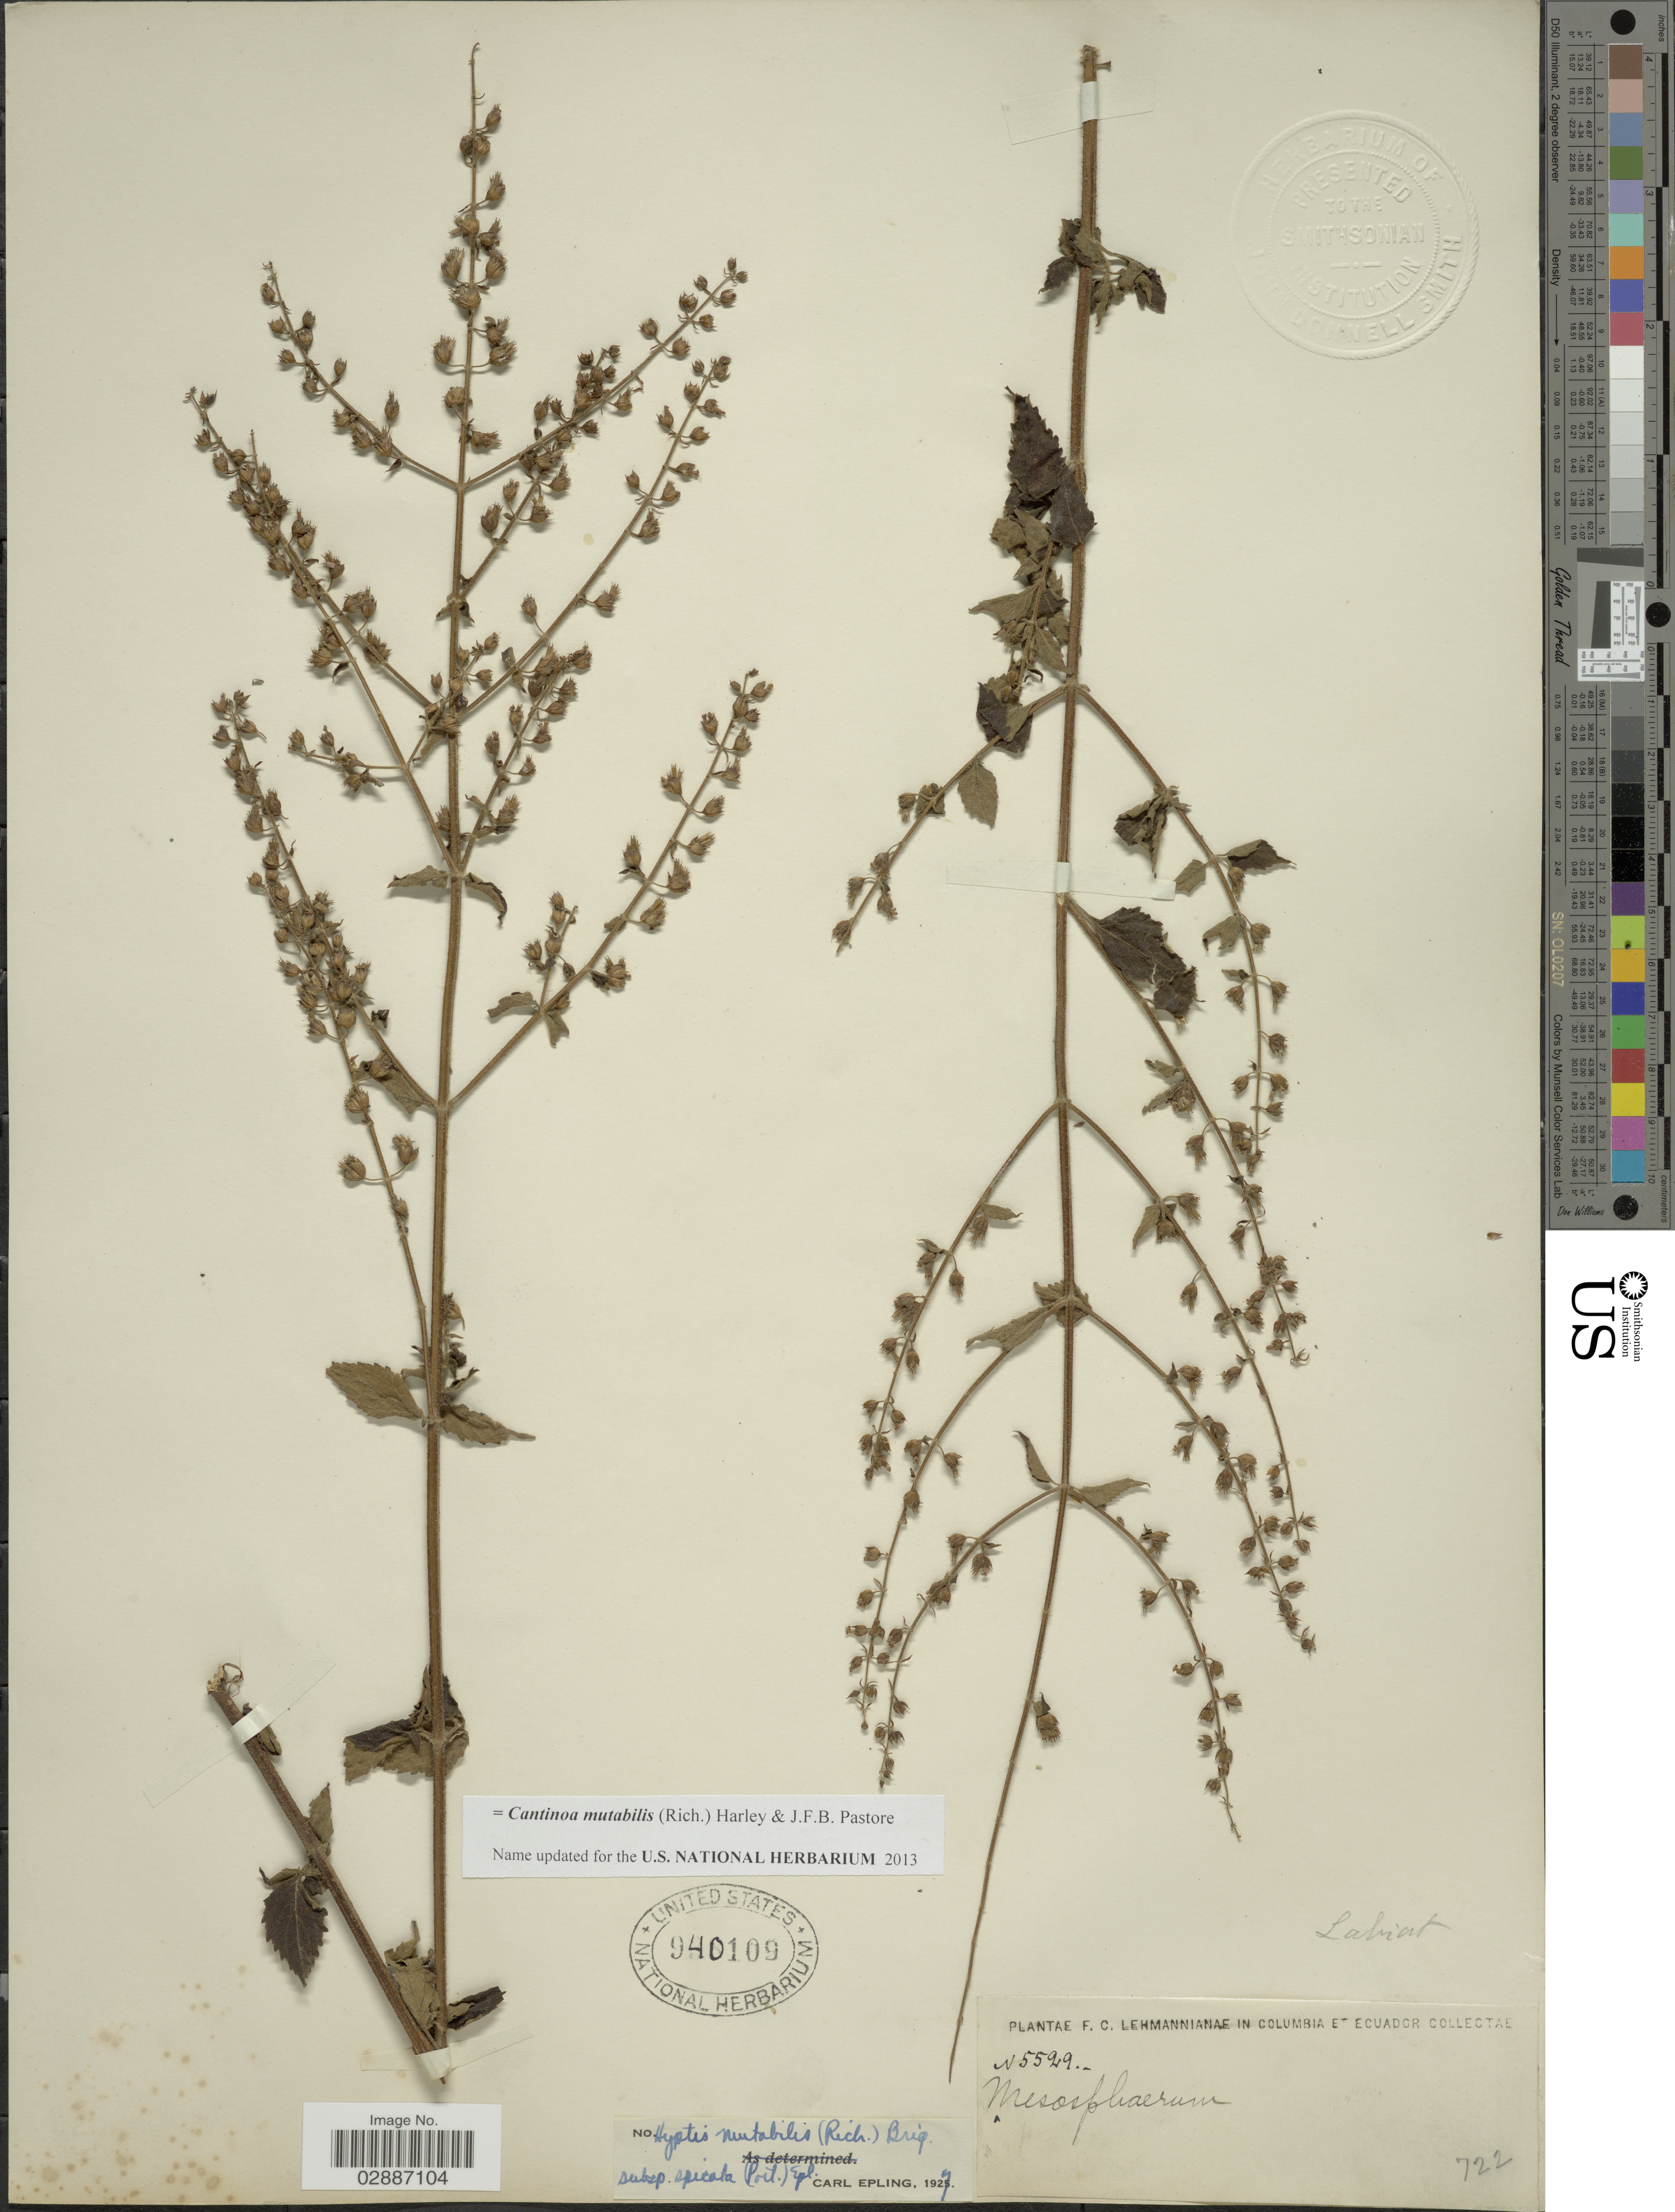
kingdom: Plantae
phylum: Tracheophyta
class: Magnoliopsida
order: Lamiales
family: Lamiaceae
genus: Cantinoa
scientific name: Cantinoa mutabilis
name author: (Epling) Harley & J.F.B. Pastore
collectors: F. C. Lehmann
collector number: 5529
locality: In Columbia et Ecuador.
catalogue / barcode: US 940109